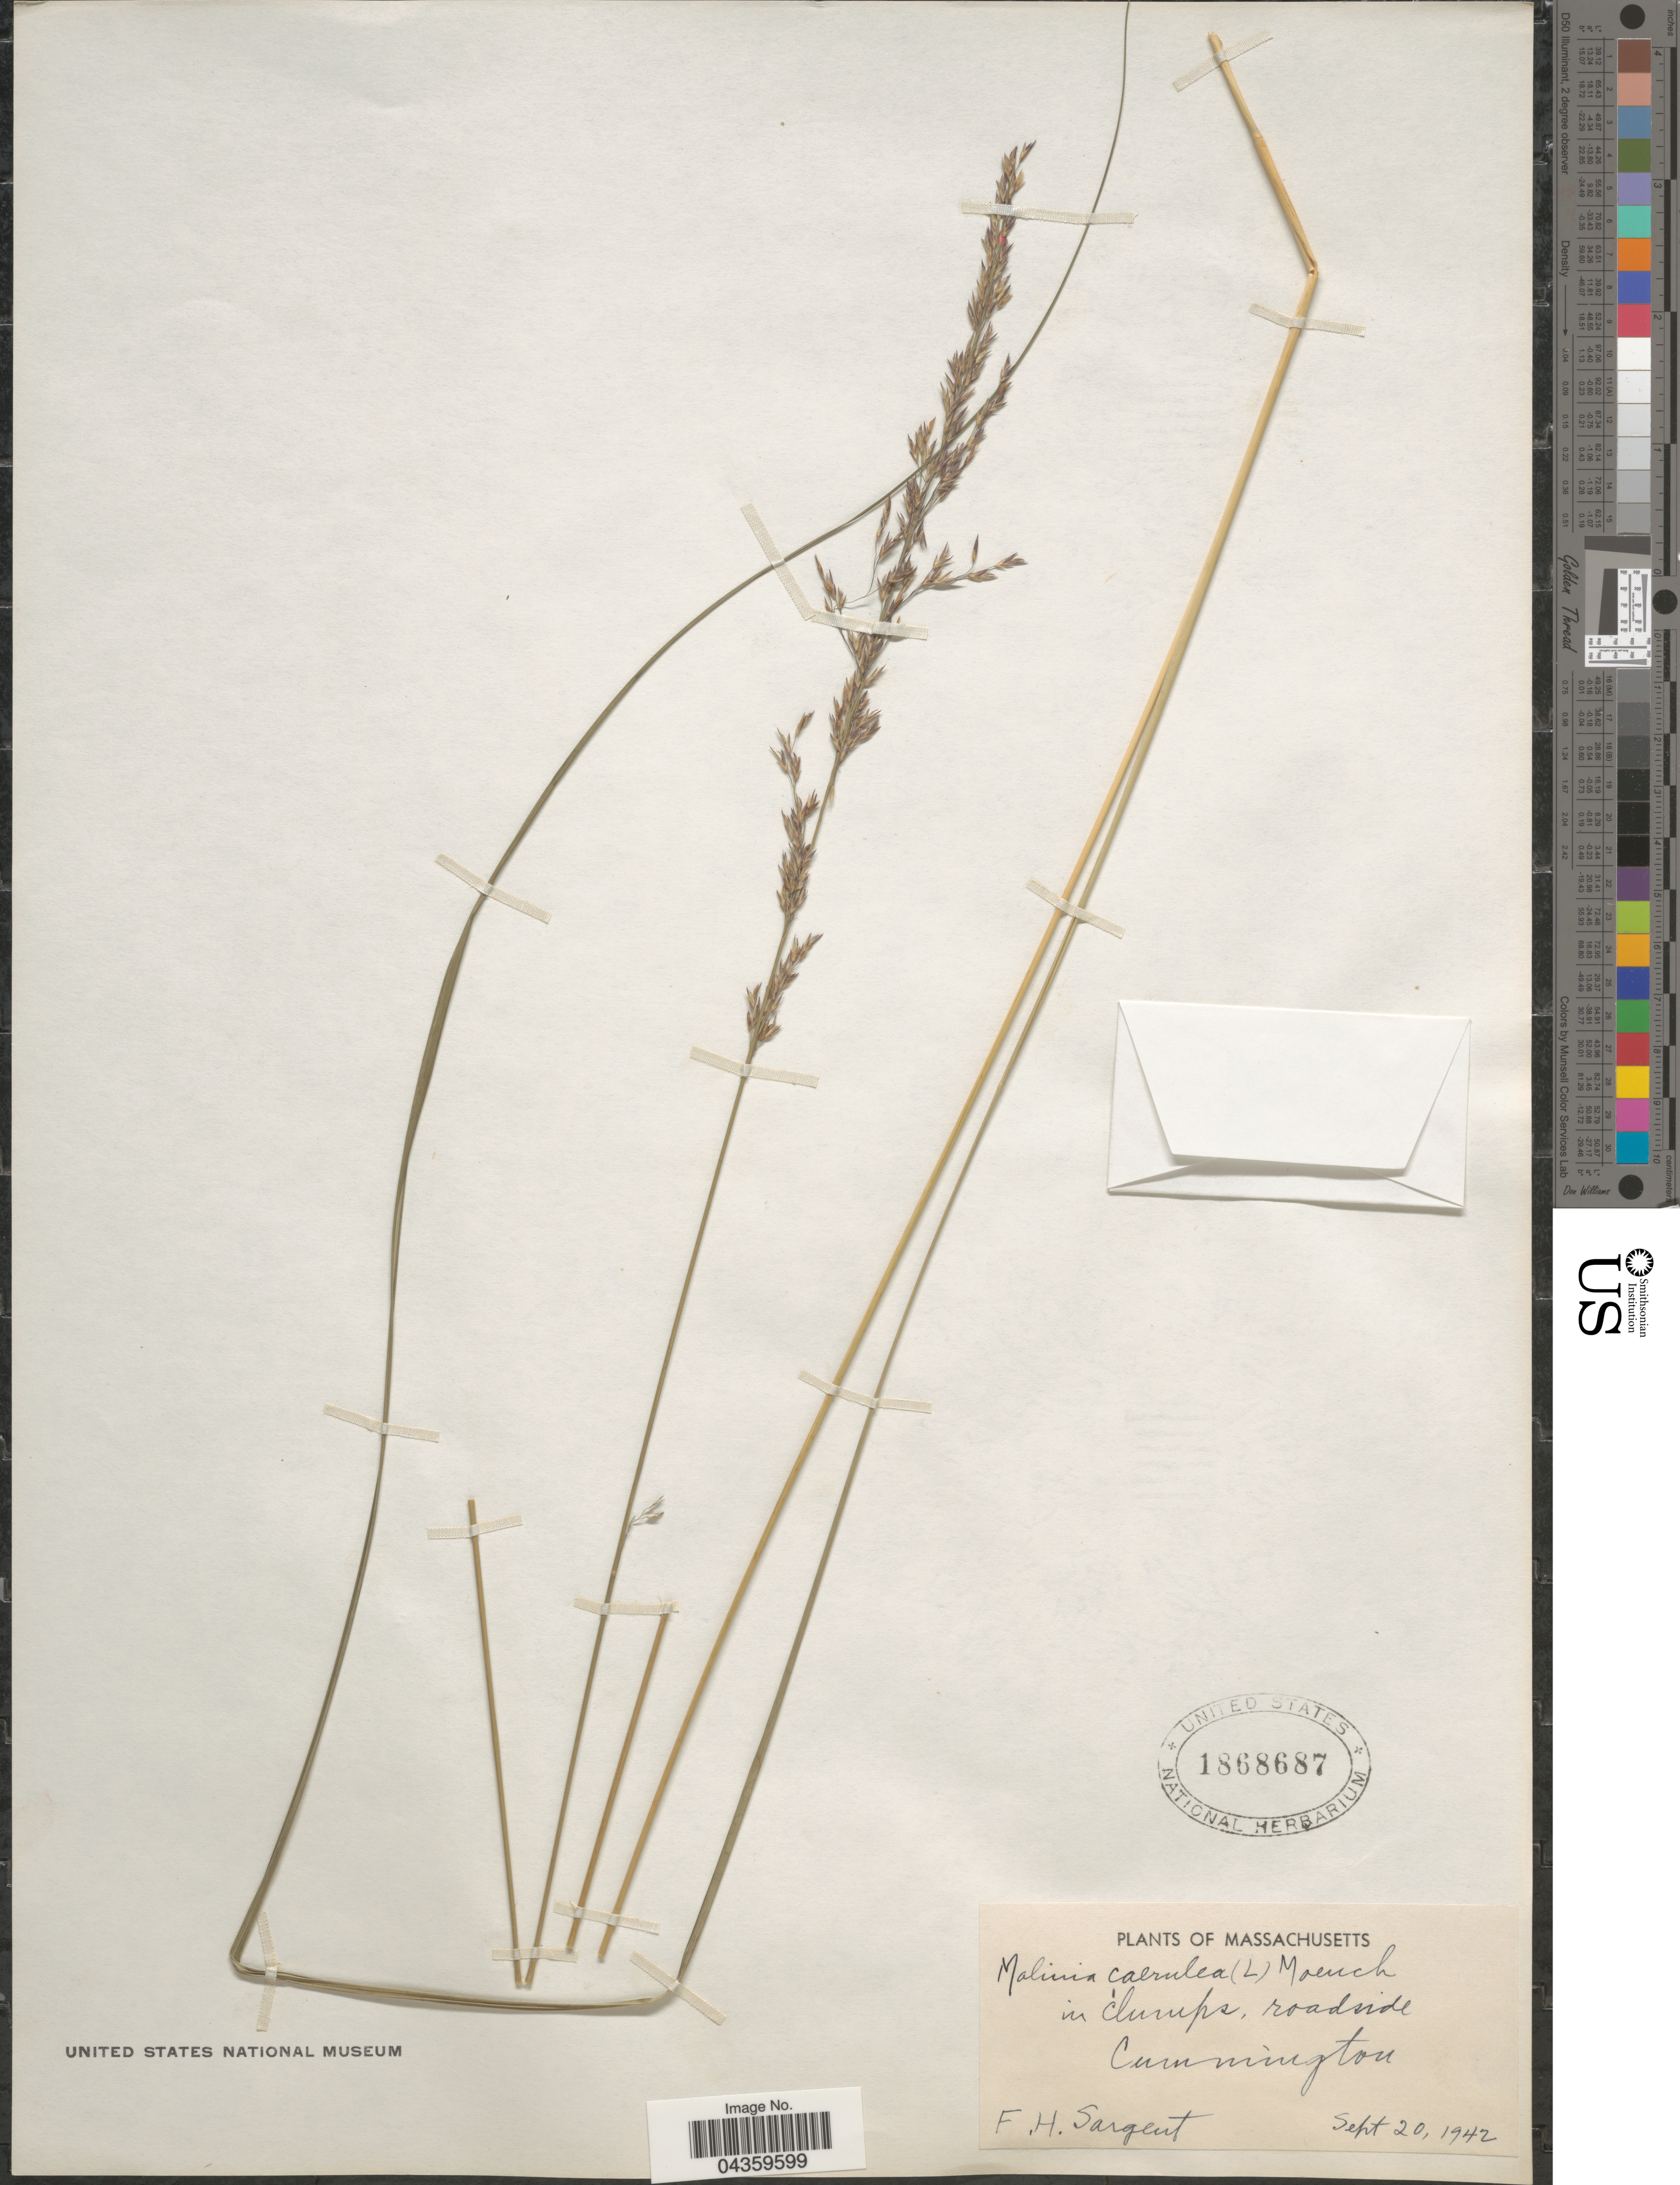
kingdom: Plantae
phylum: Tracheophyta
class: Liliopsida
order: Poales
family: Poaceae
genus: Molinia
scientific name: Molinia caerulea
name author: (L.) Moench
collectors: F. H. Sargent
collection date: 1942-09-20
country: United States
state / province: Massachusetts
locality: In clumps, roadside. Cummington.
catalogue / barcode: US 1868687